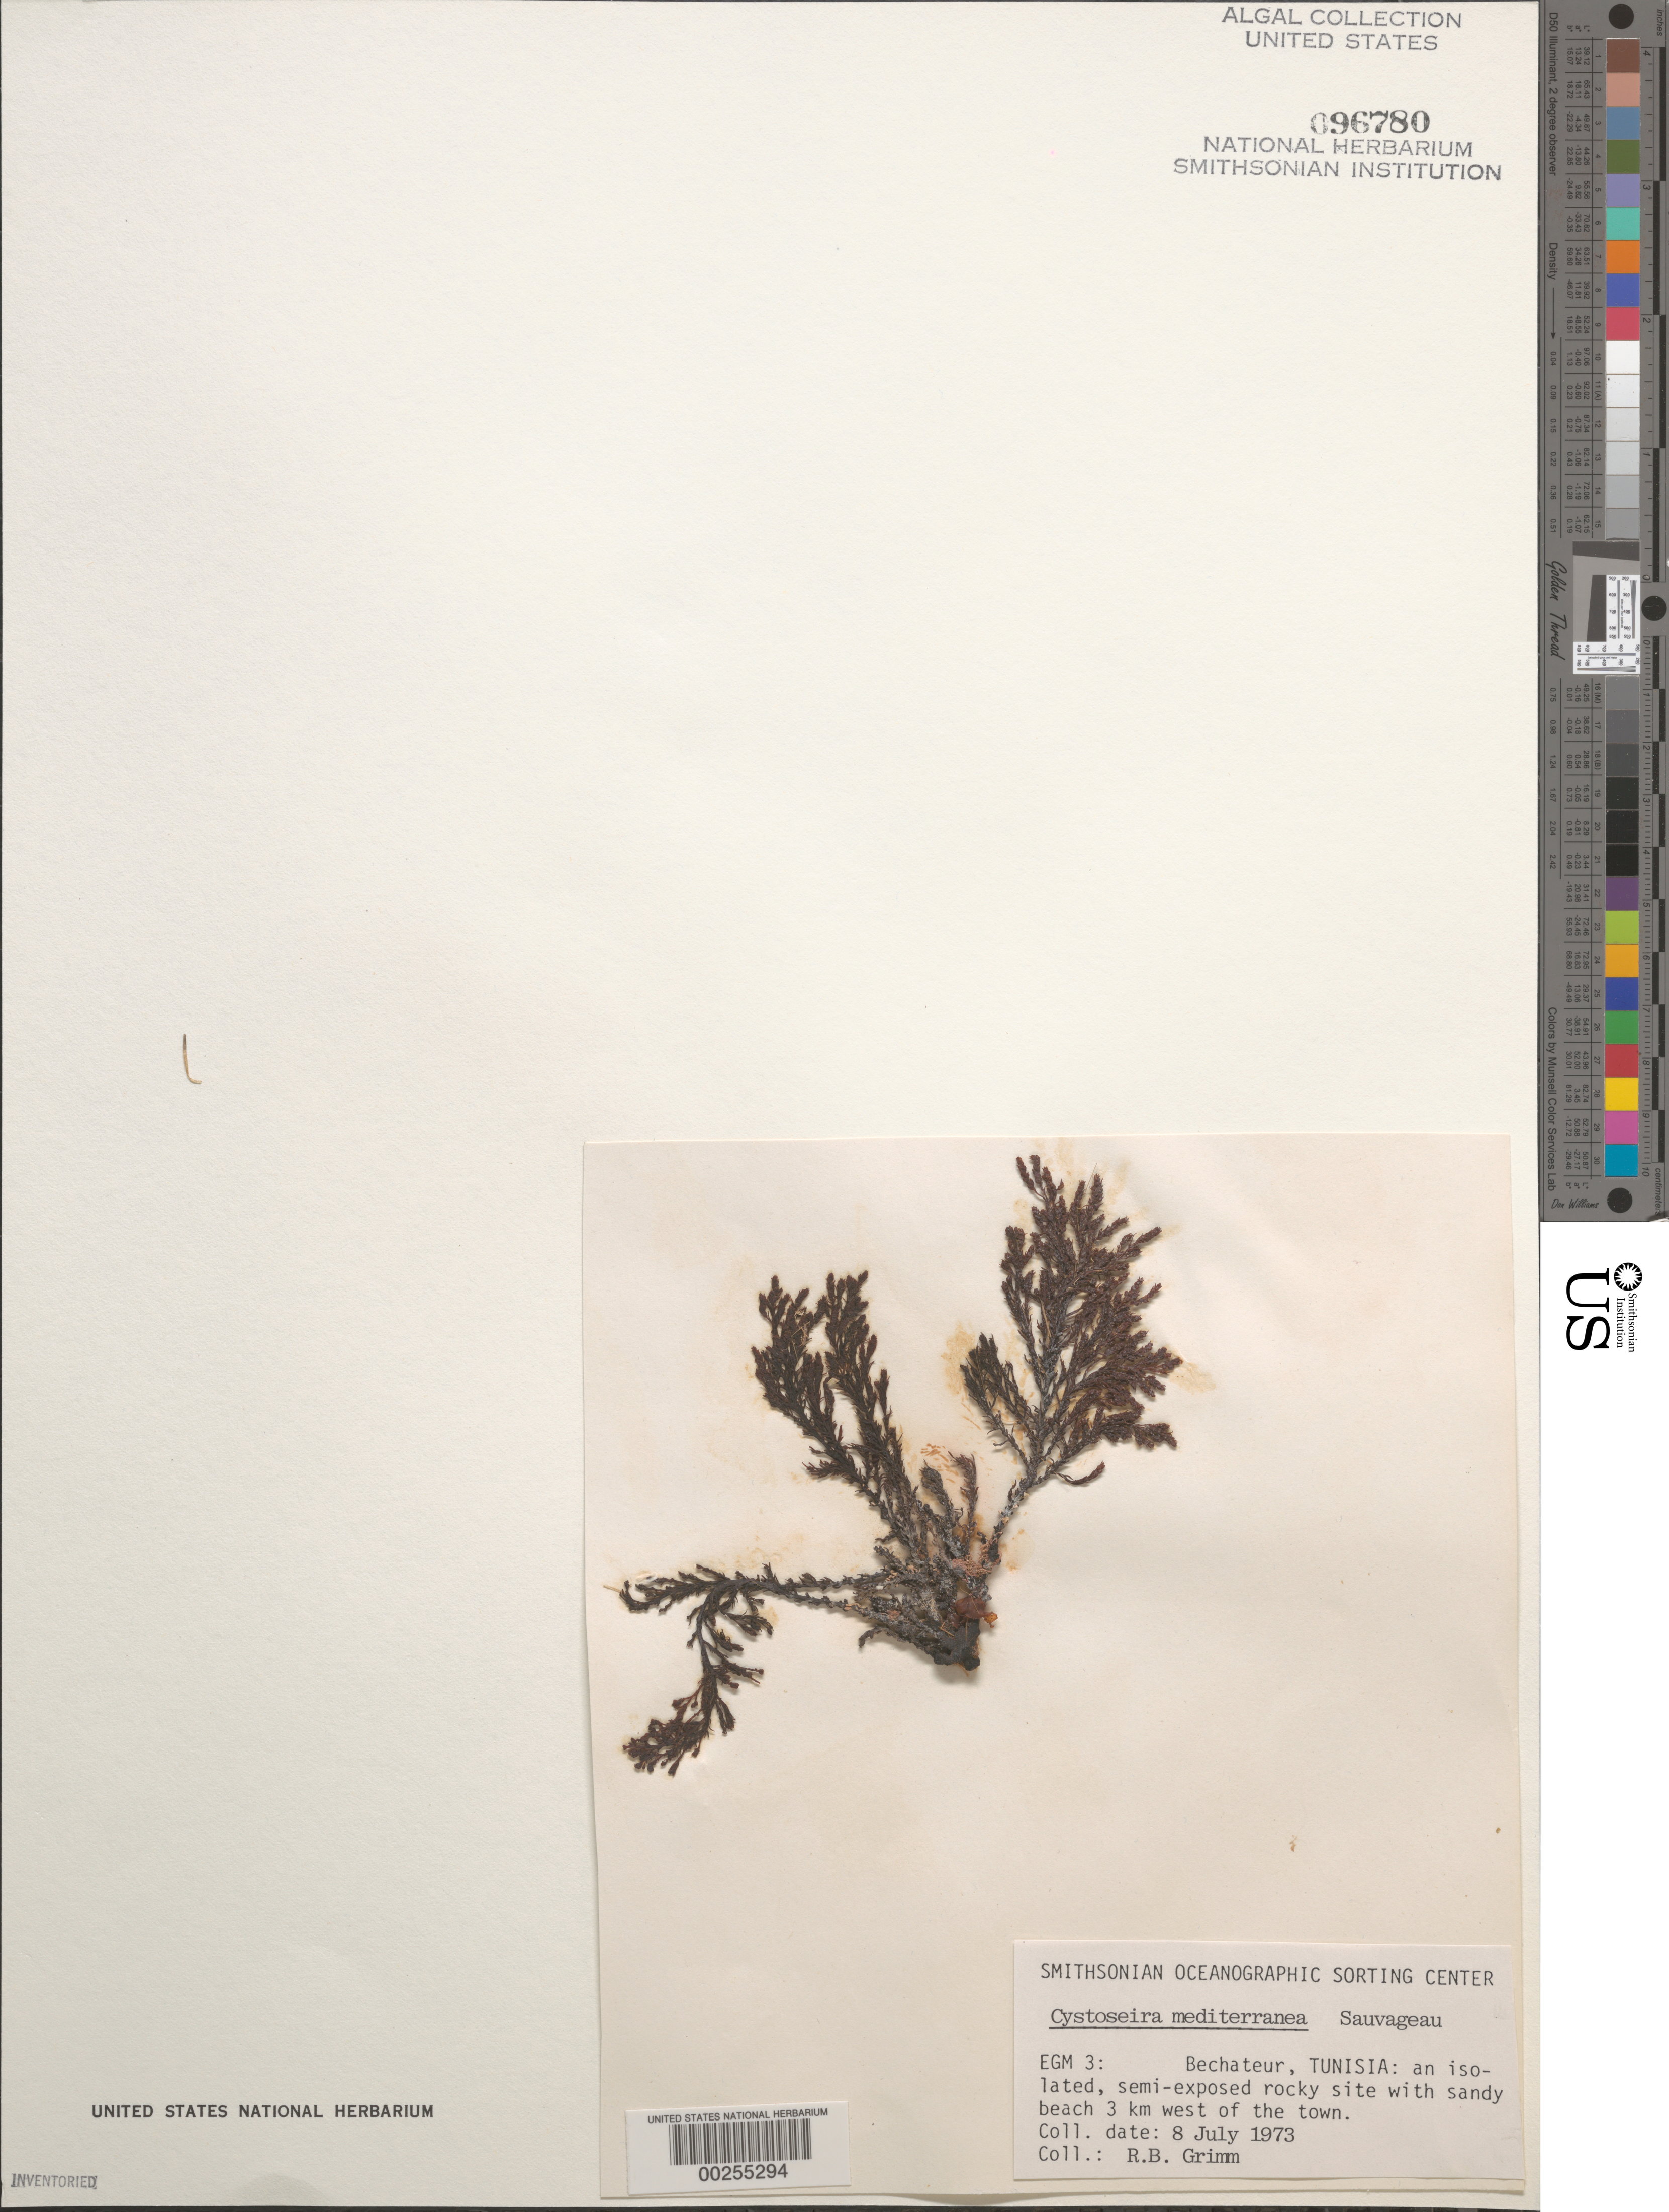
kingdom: Chromista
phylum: Ochrophyta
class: Phaeophyceae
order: Fucales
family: Sargassaceae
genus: Ericaria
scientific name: Ericaria mediterranea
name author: (Sauvageau) Molinari & Guiry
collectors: R. Grimm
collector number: EGM 3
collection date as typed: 08 Jul 1973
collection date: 1973-07-08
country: Tunisia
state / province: Bizerte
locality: Three km west of bechateur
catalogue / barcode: US 96780